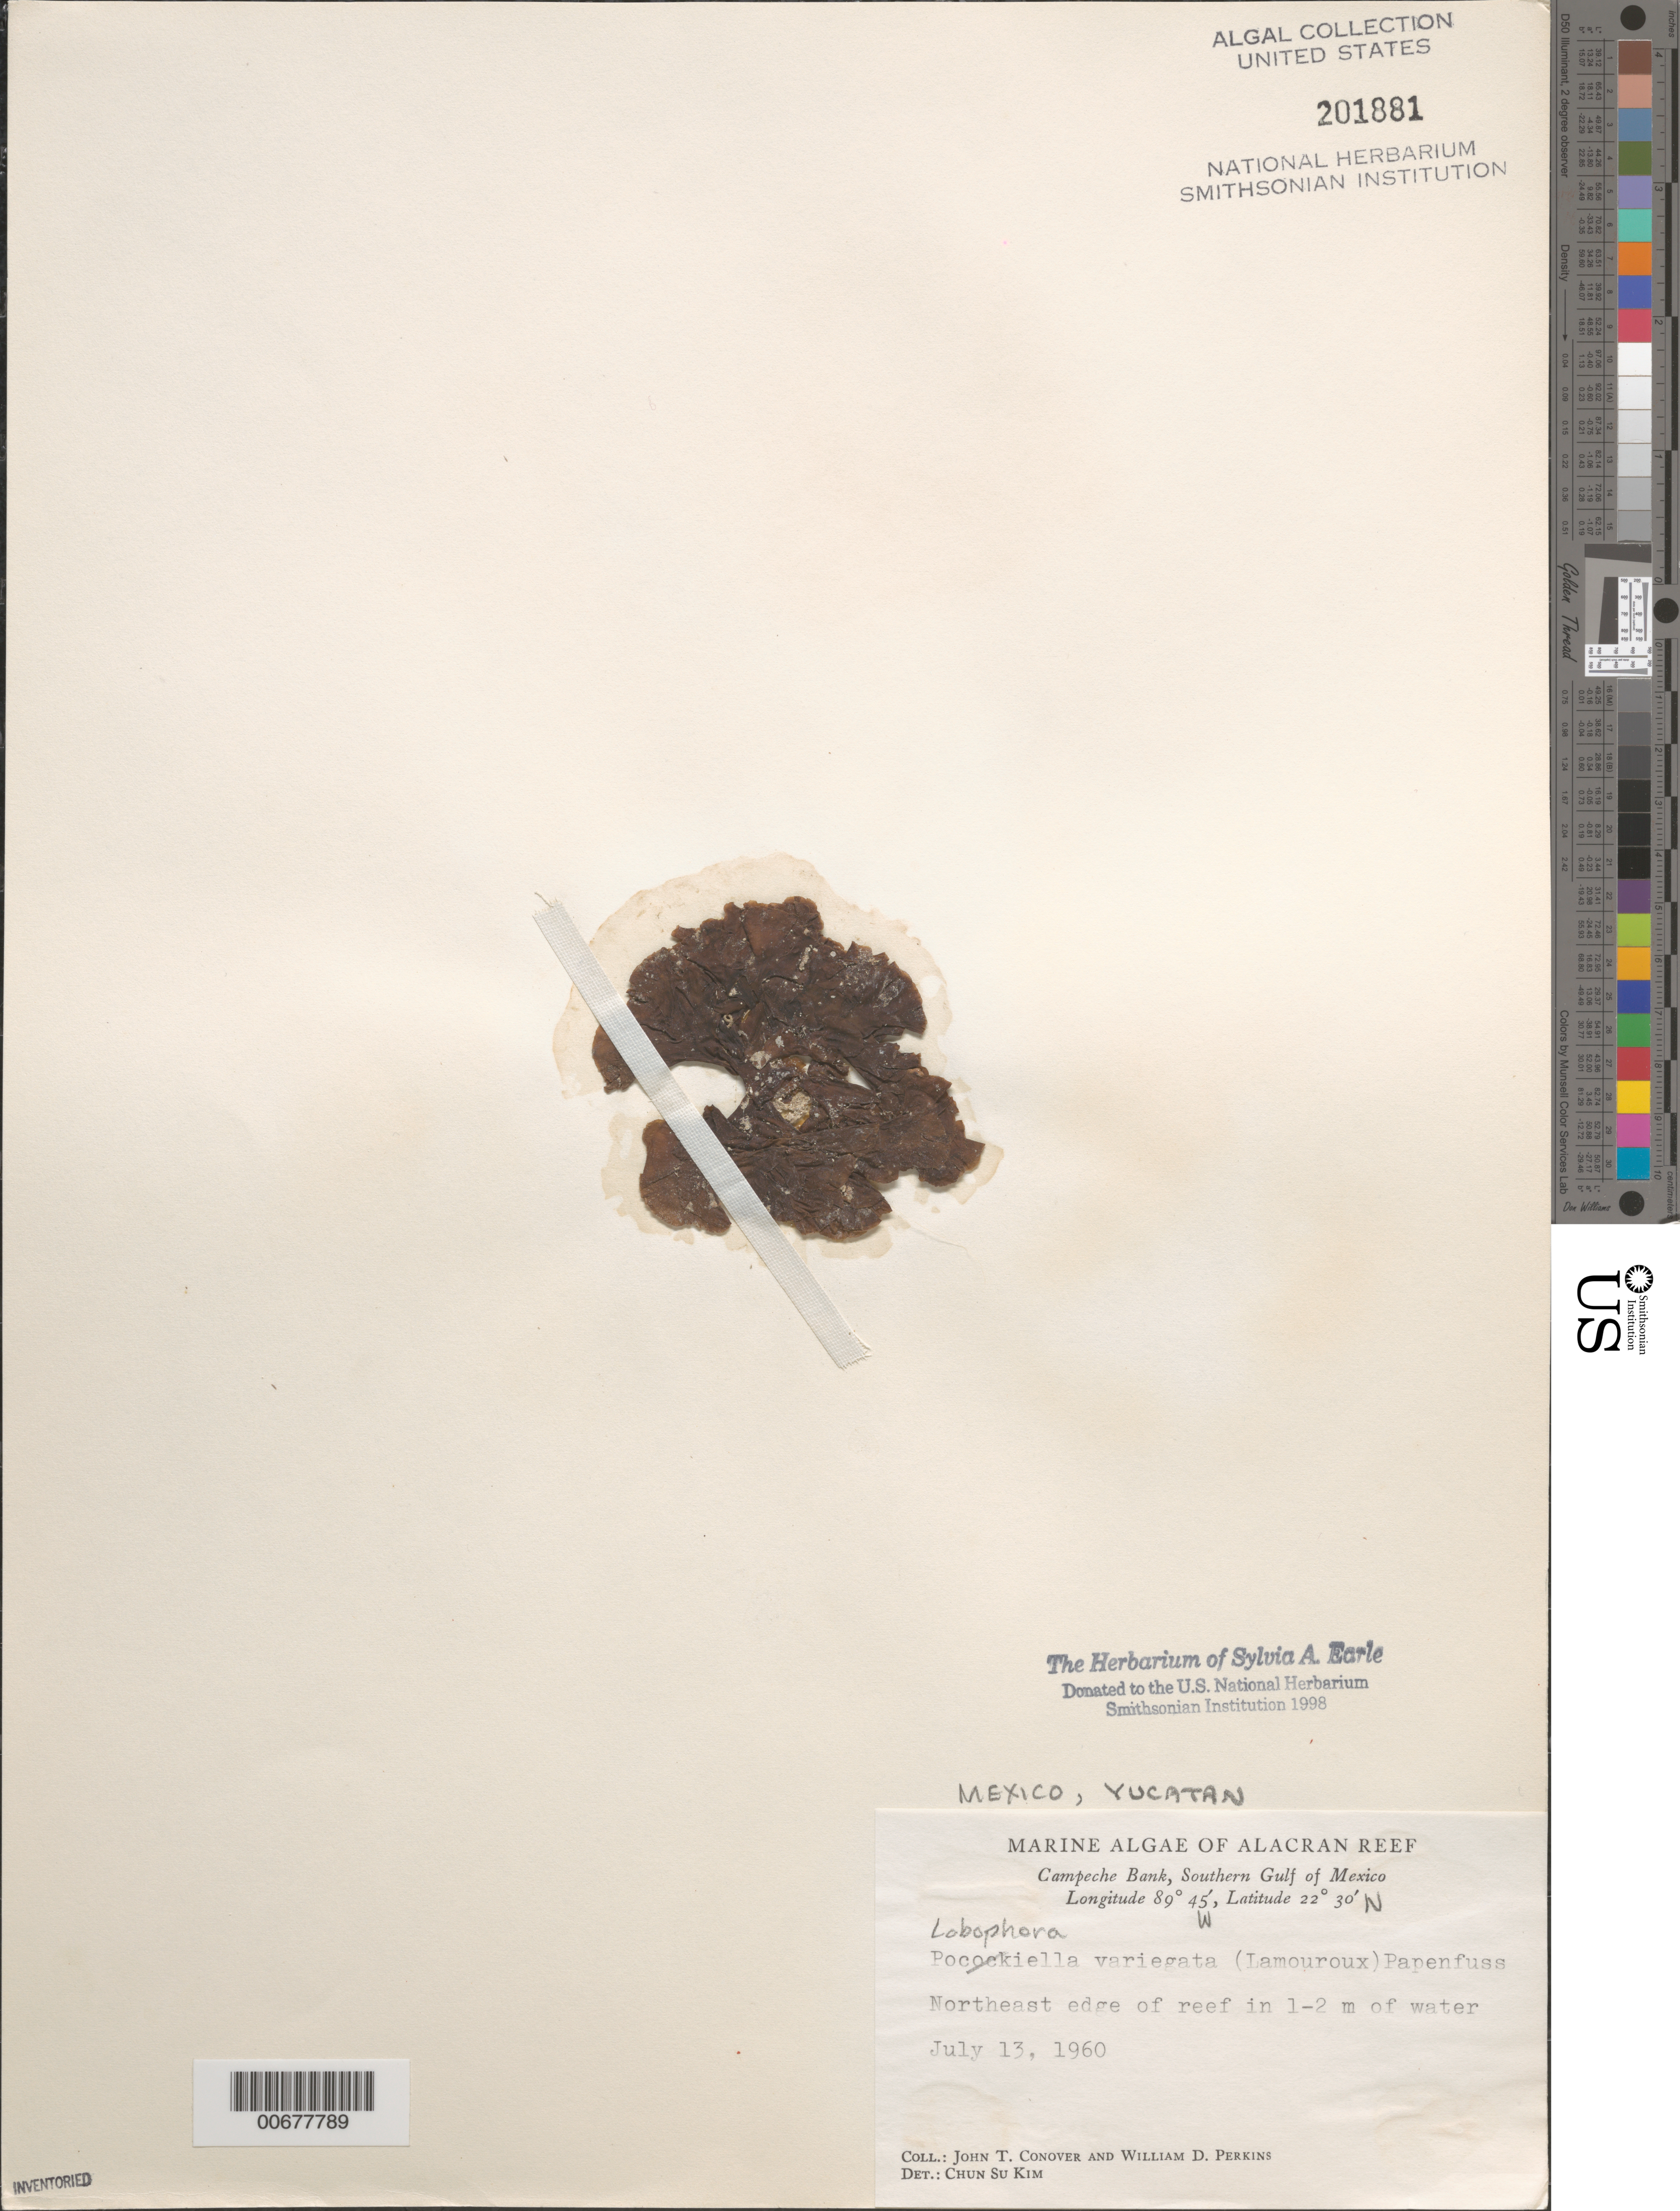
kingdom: Chromista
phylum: Ochrophyta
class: Phaeophyceae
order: Dictyotales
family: Dictyotaceae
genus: Lobophora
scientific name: Lobophora variegata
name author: (J.V.Lamouroux) Womersley & E.C. Oliveira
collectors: J. T. Conover & W. D. Perkins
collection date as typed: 13 Jul 1960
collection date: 1960-07-13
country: Mexico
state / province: Yucatan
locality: Alacran Reef, Campeche Bank, southern Gulf of Mexico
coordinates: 22 30' N, 89 45' W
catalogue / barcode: US 201881